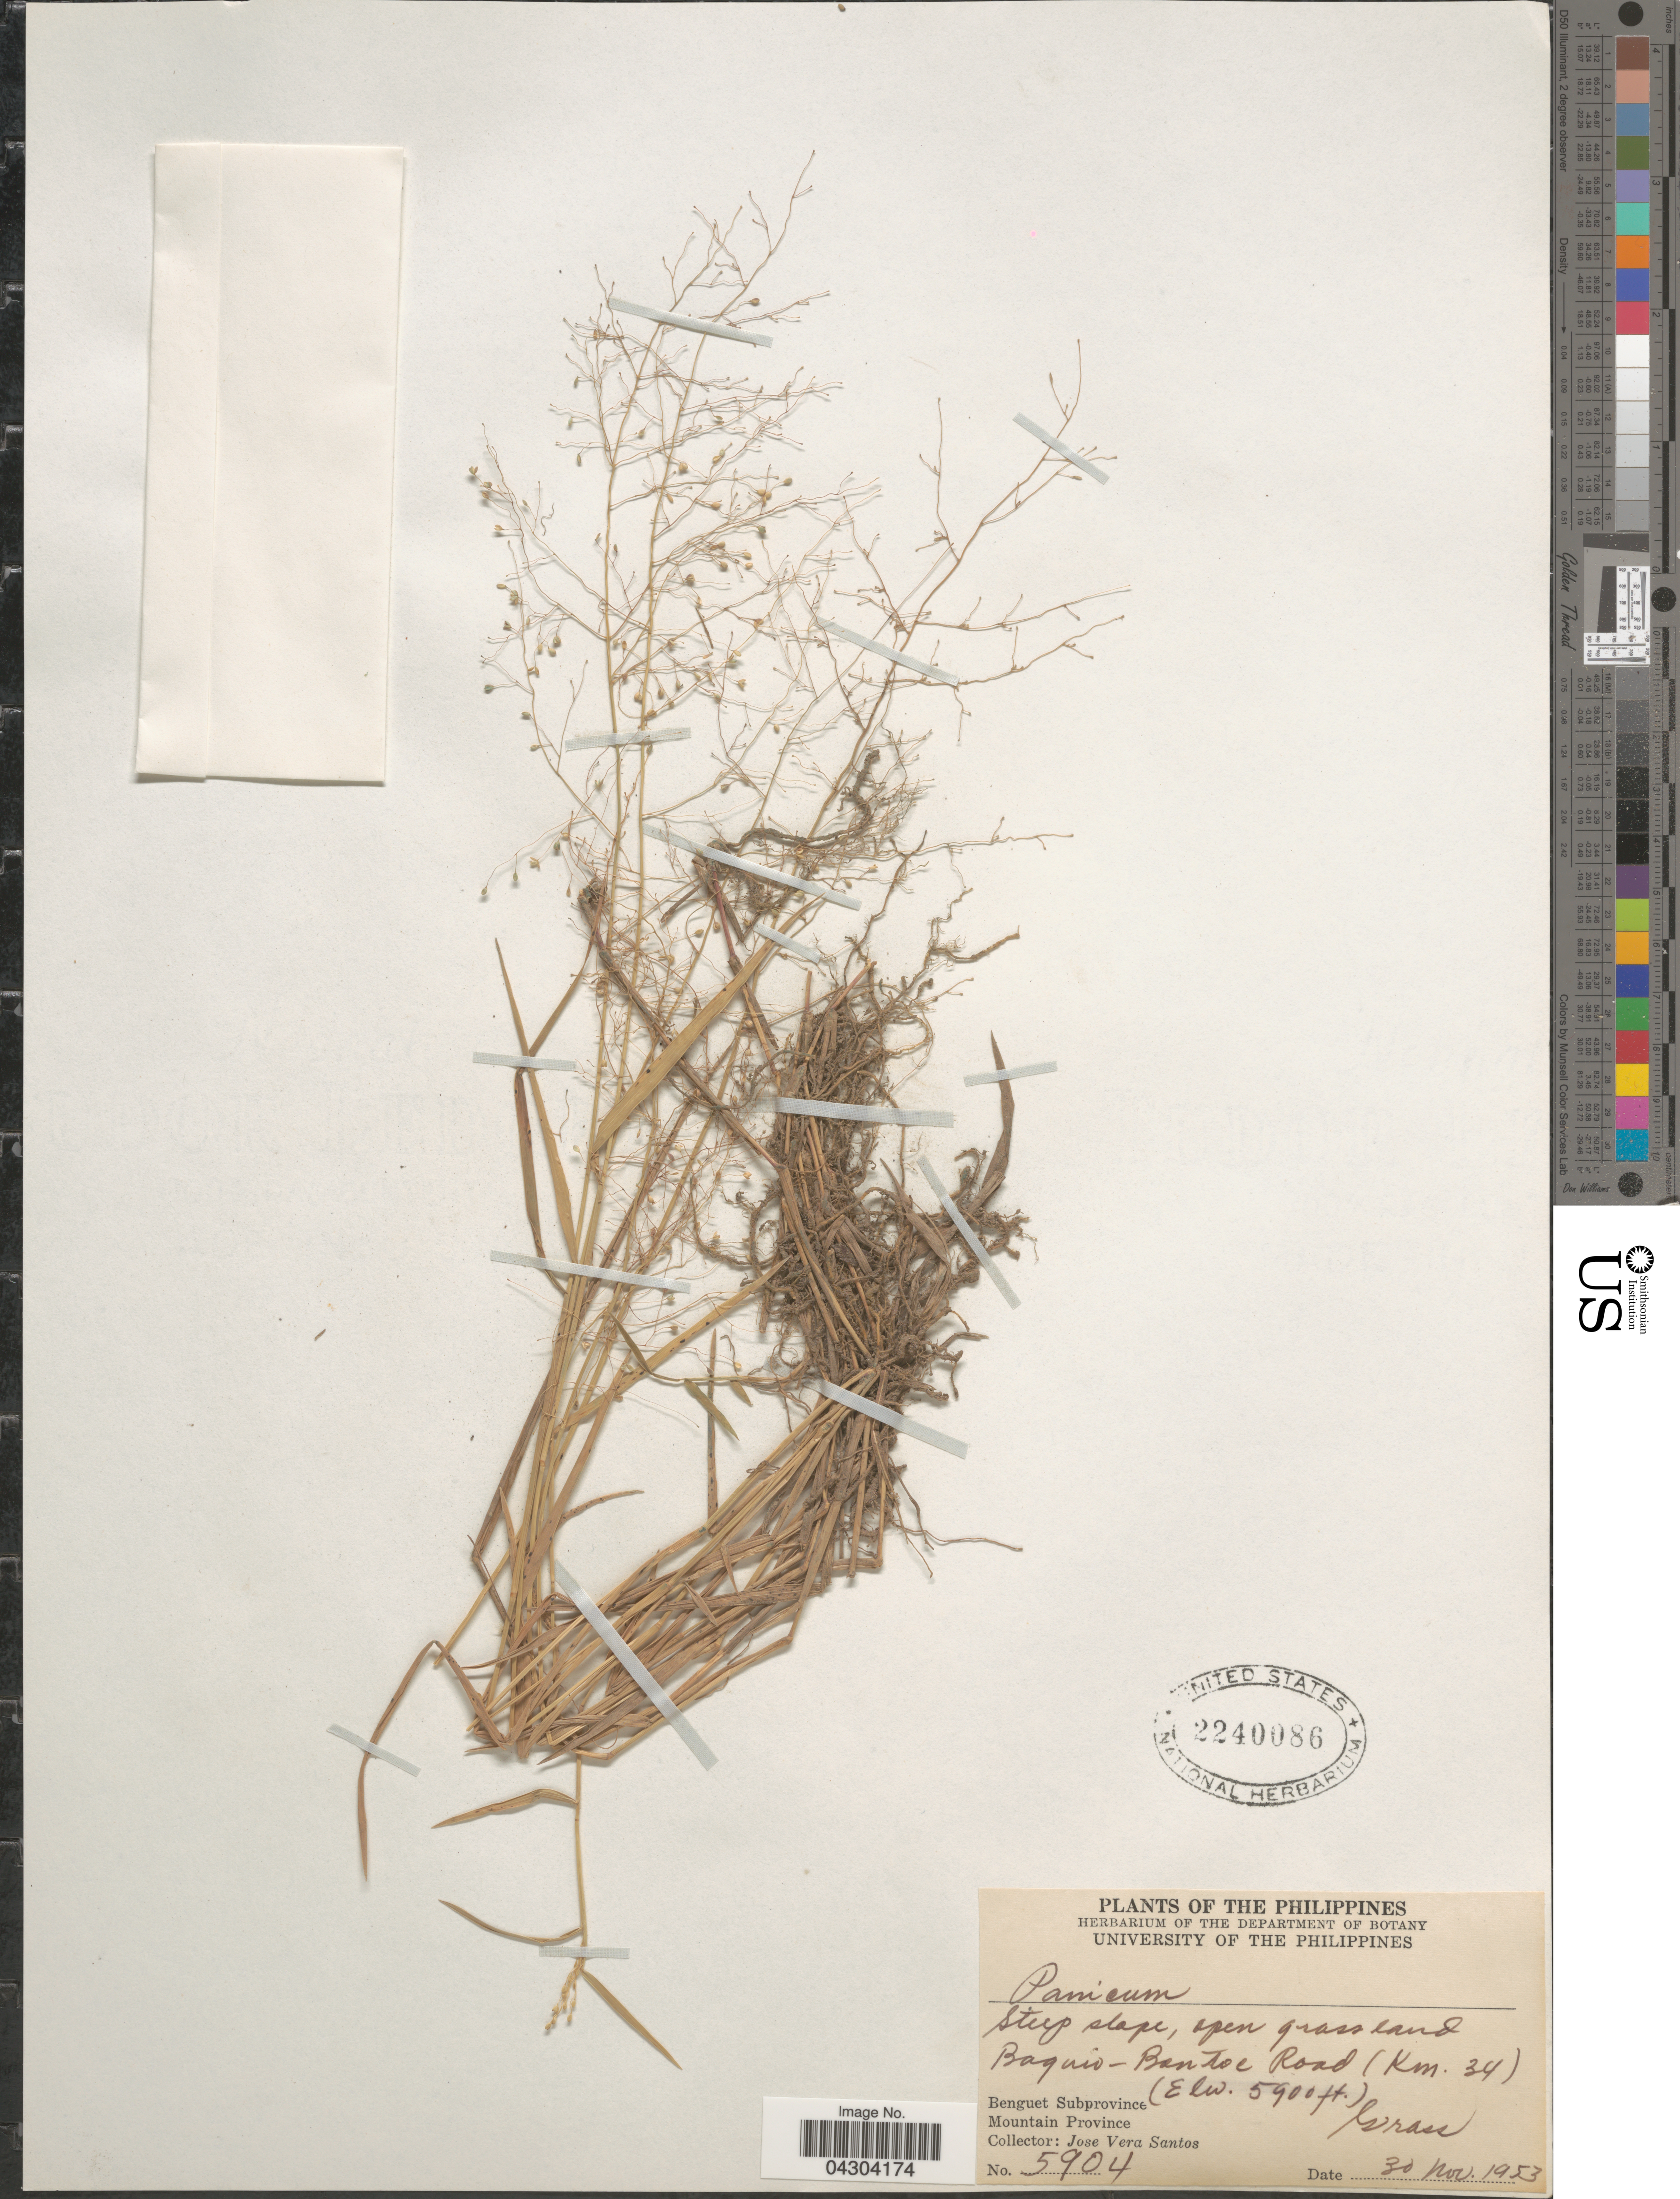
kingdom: Plantae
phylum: Tracheophyta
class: Liliopsida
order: Poales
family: Poaceae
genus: Panicum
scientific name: Panicum sp.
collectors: J. V. Santos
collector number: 5904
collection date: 1953-11-30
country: Philippines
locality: Baquio-Bantoc Road (Km. 34). Benguet Subprovince. Mountain Province.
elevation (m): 1798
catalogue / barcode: US 2240086